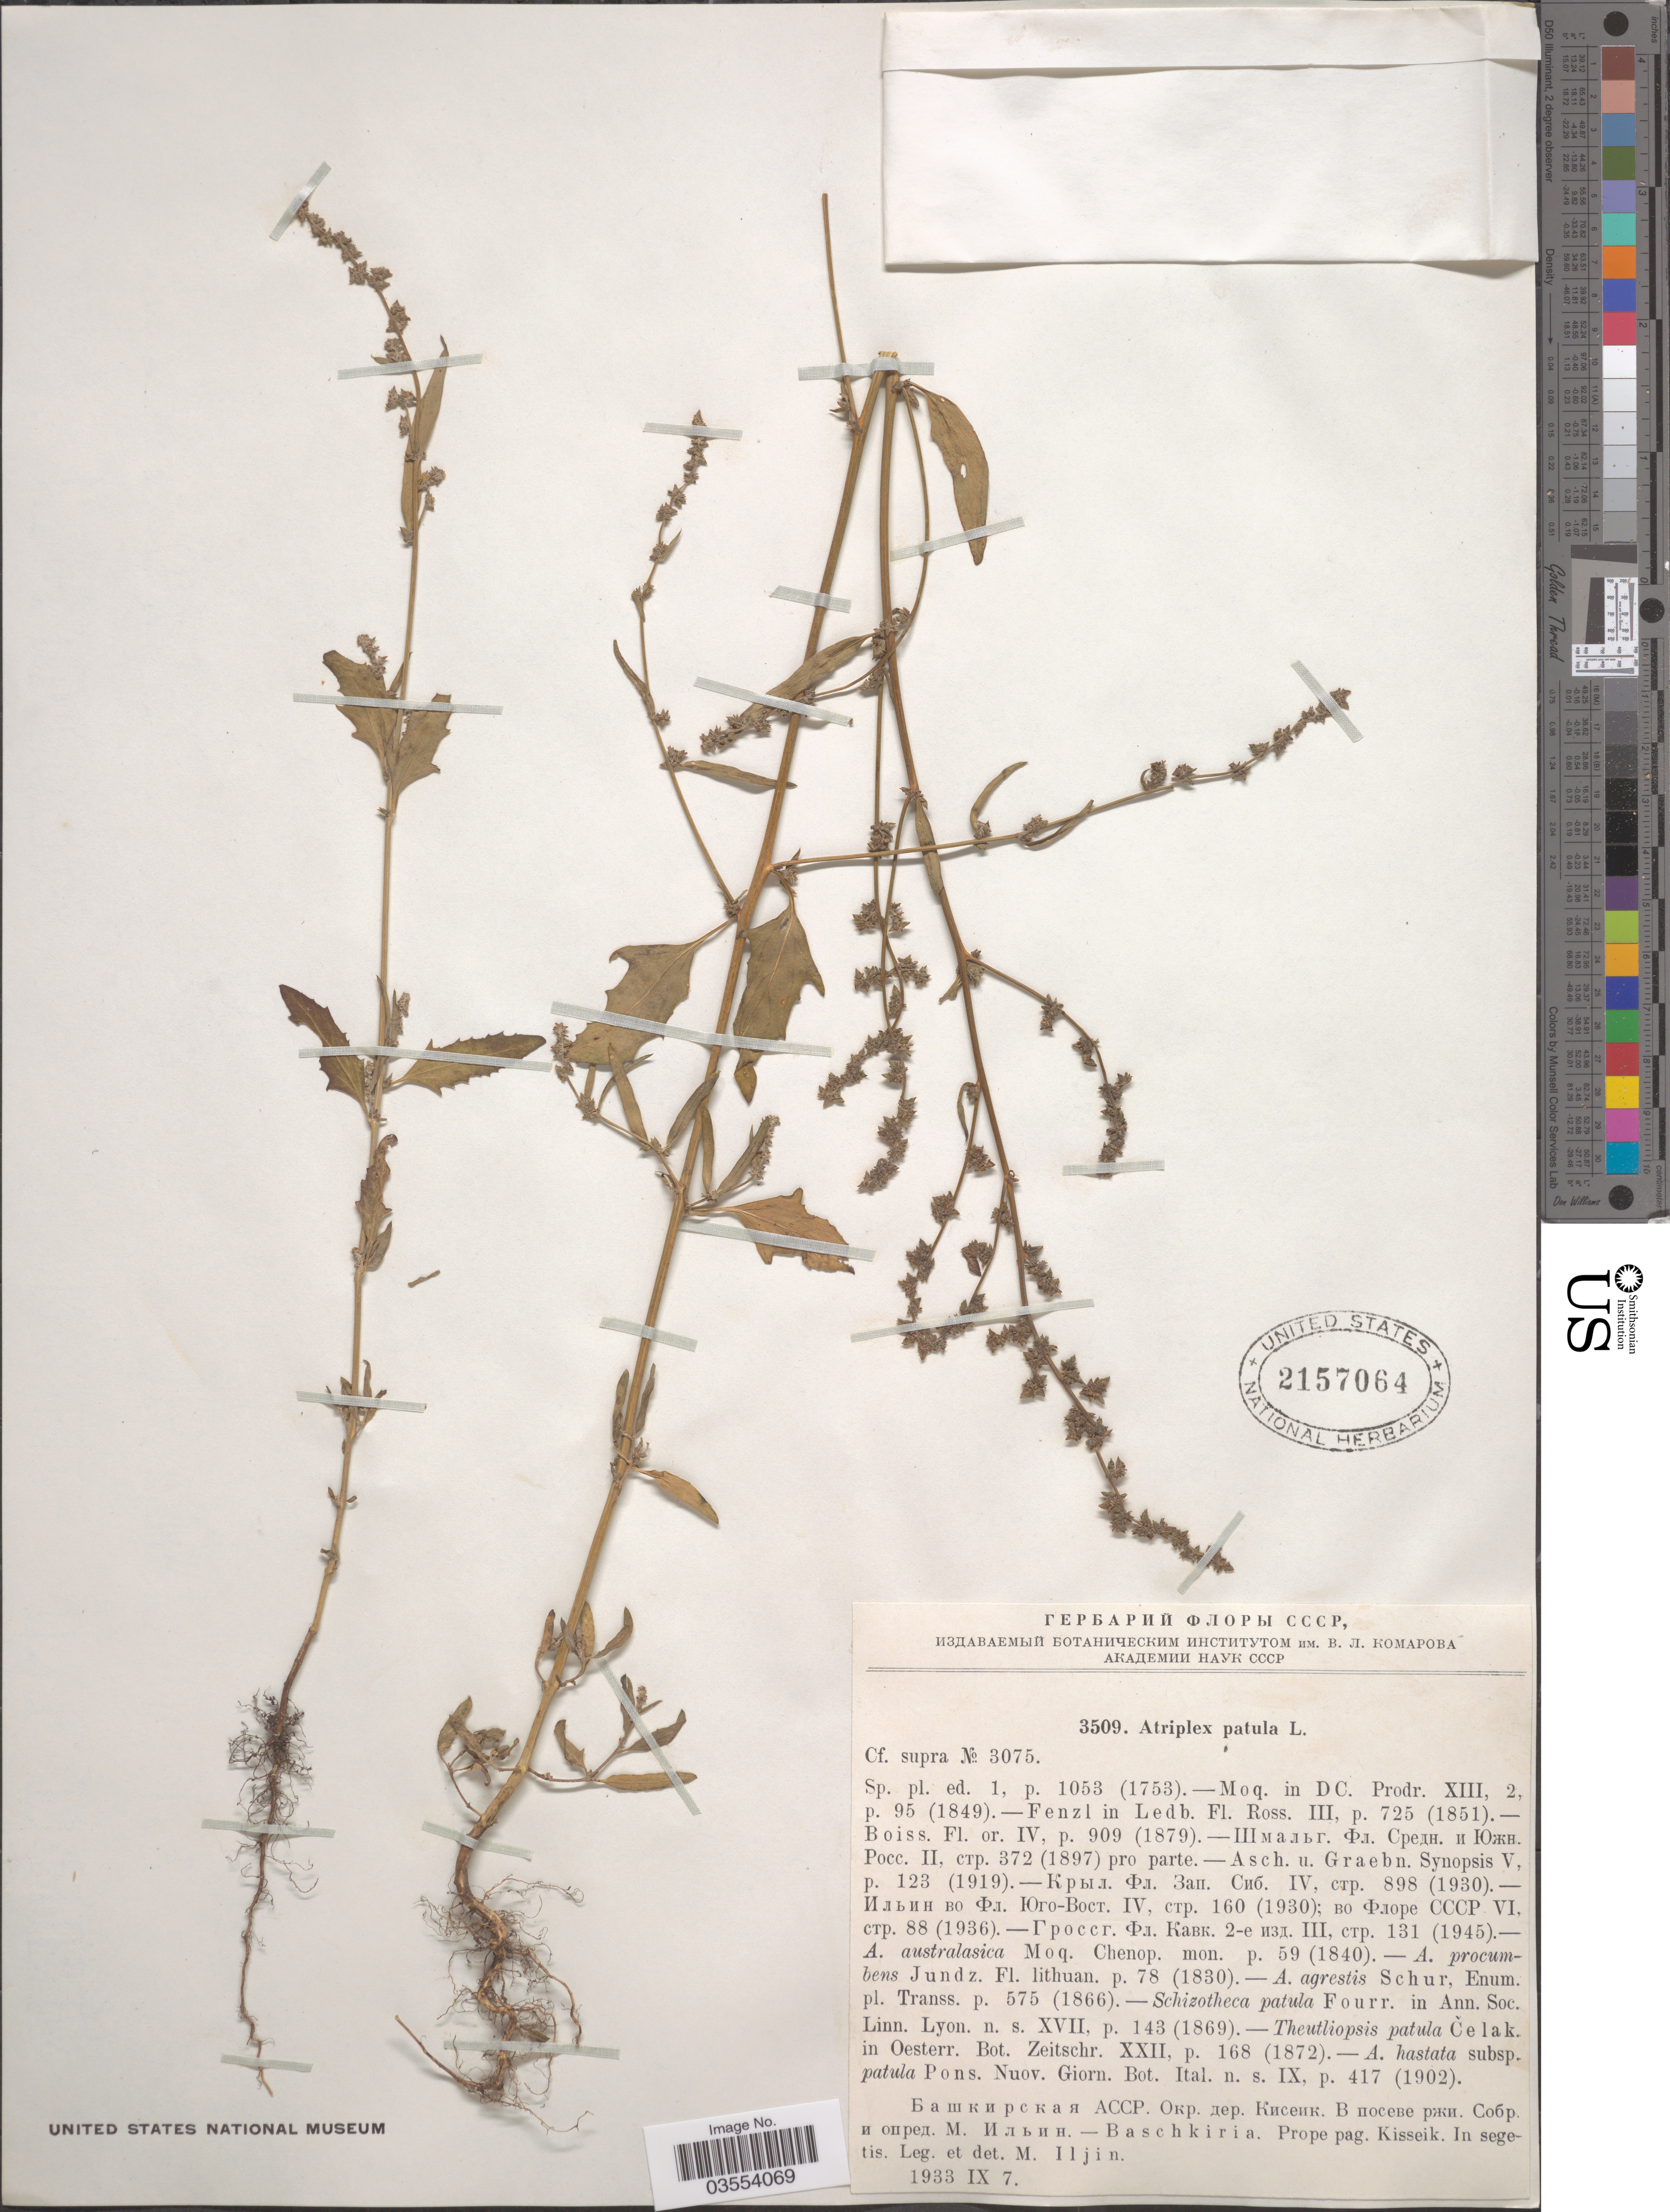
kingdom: Plantae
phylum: Tracheophyta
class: Magnoliopsida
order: Caryophyllales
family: Amaranthaceae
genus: Atriplex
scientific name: Atriplex patula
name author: L.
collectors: M. Iljin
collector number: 3509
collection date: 1933-09-07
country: Russian Federation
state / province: Bashkortostan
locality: Baschkiria. Prope pag. Kisseik. In segetis.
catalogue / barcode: US 2157064